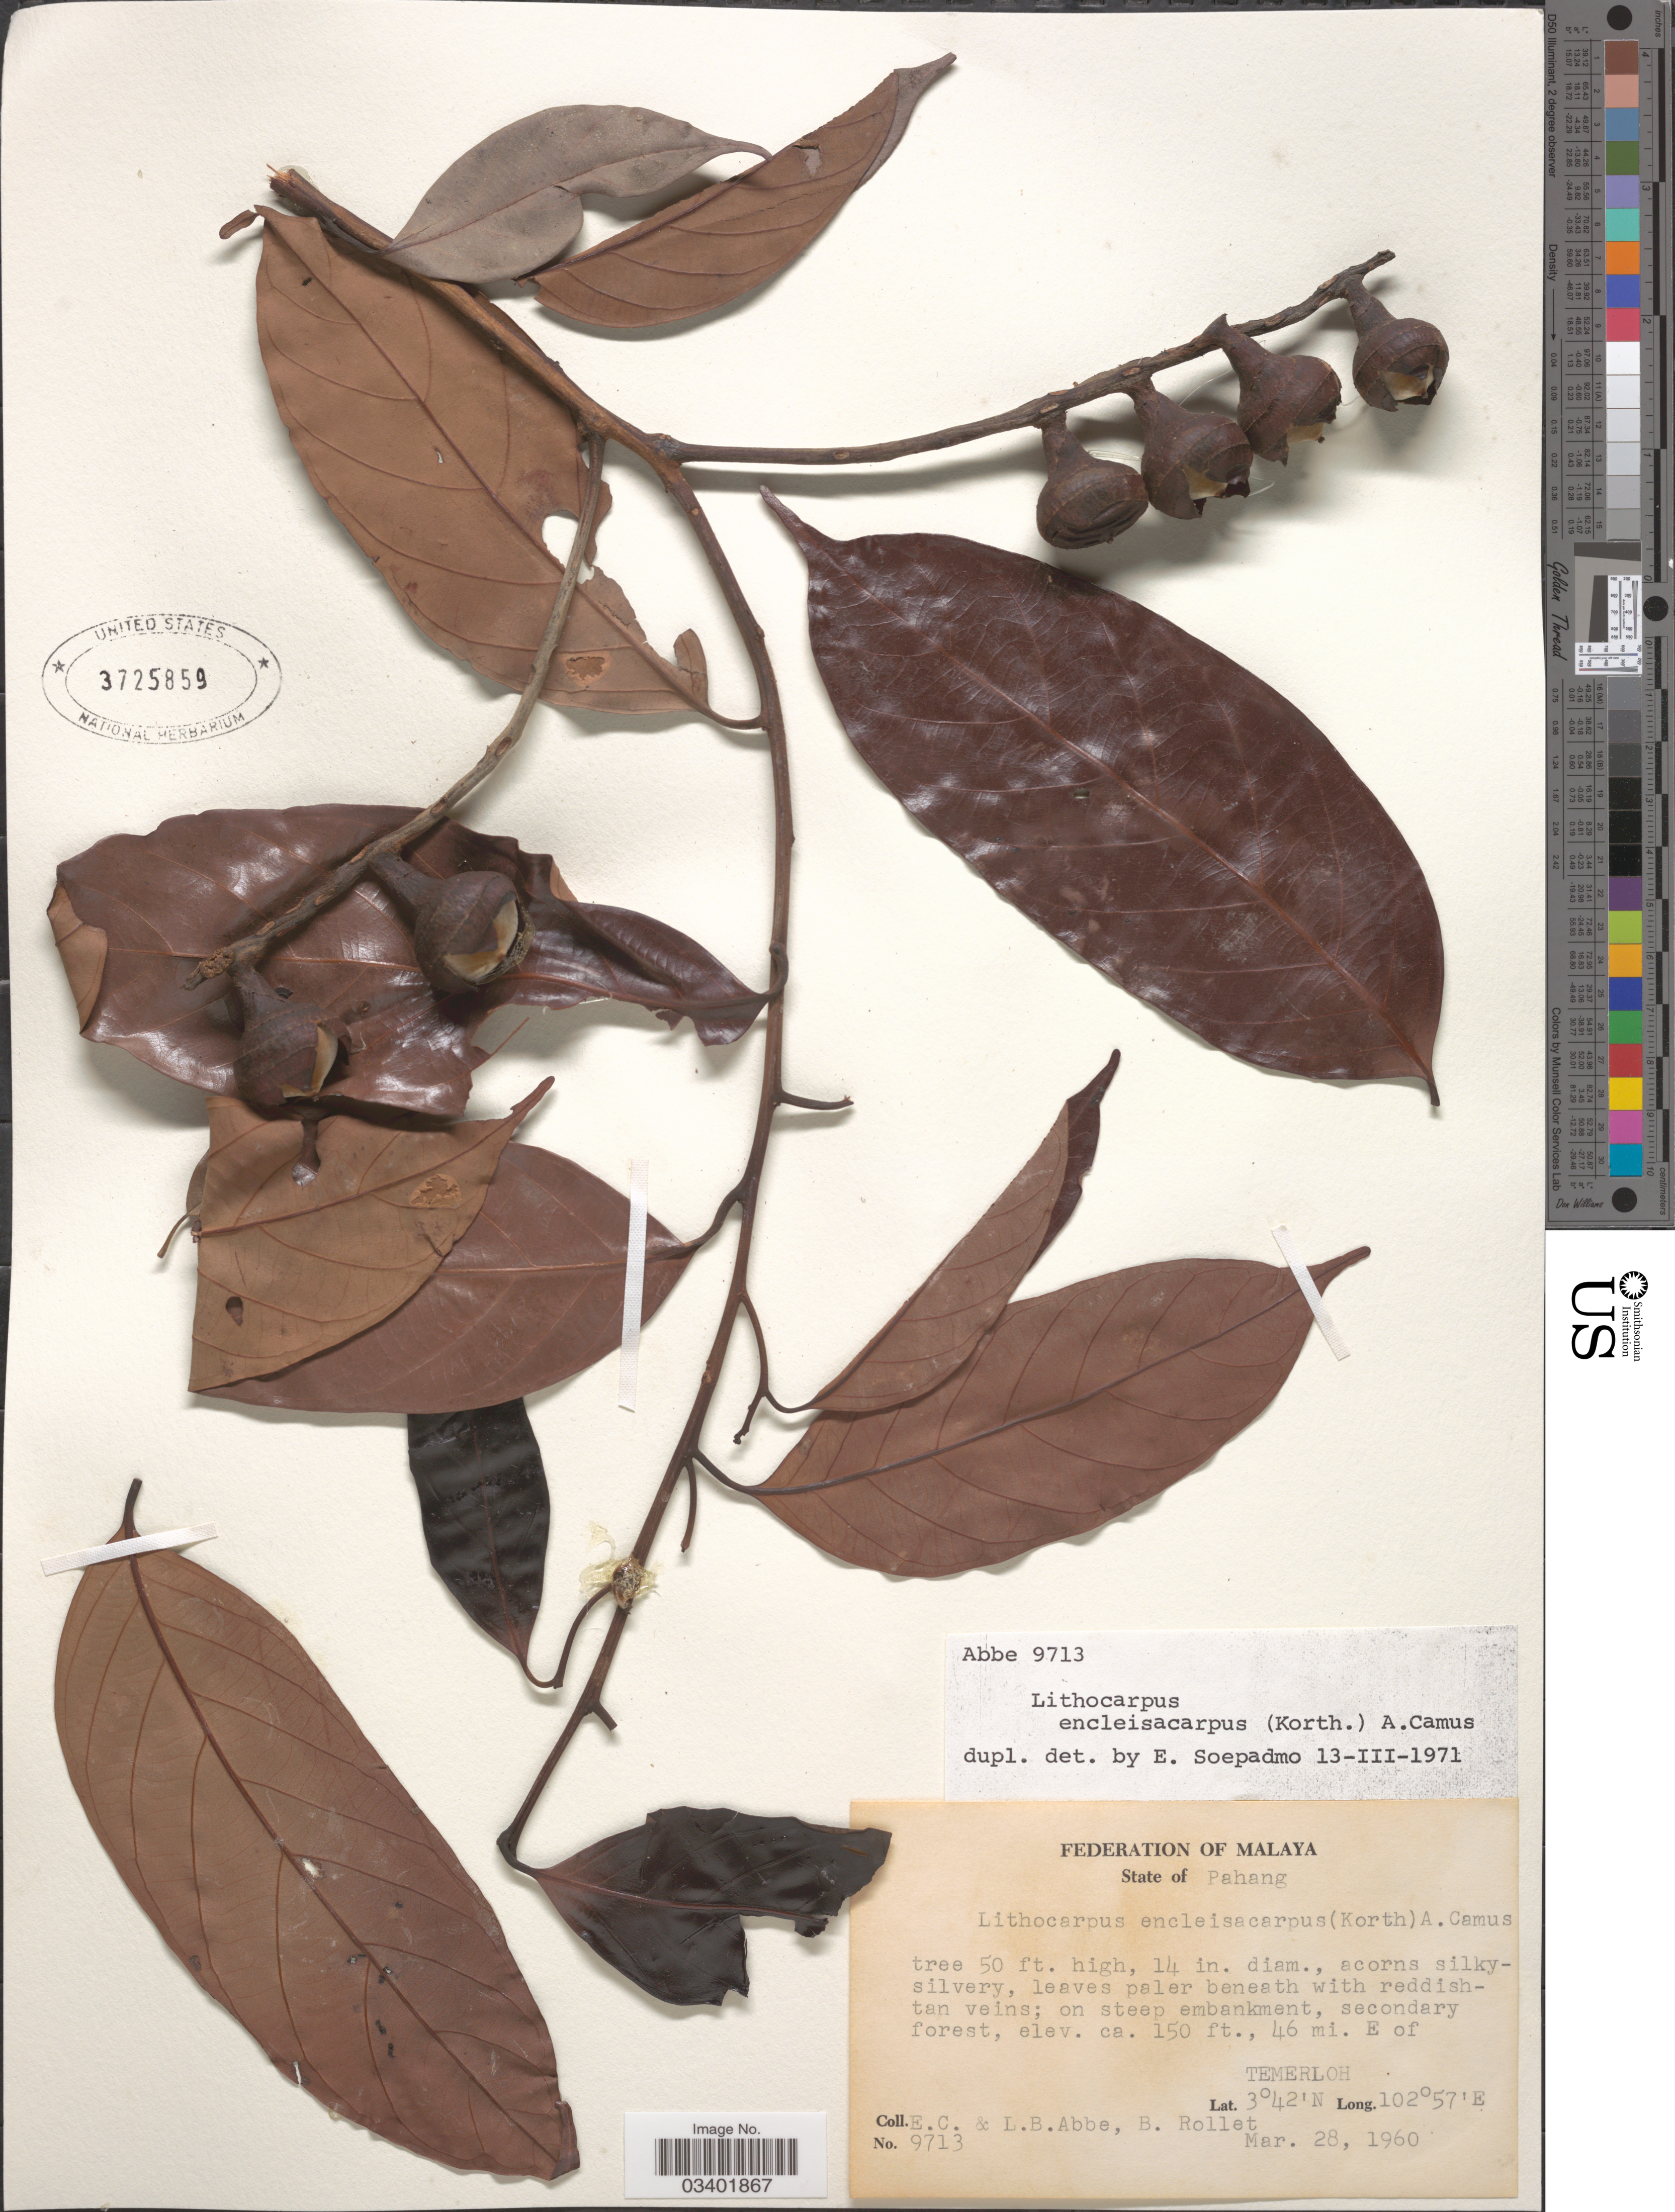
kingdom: Plantae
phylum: Tracheophyta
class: Magnoliopsida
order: Fagales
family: Fagaceae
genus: Lithocarpus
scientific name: Lithocarpus encleisocarpus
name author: (Korth.) A. Camus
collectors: E. C. Abbe, L. B. Abbe & B. Rollet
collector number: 9713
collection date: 1960-03-28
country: Malaysia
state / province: Pahang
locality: Federation of Malaya. 46 mi. E of Temerloh.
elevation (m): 46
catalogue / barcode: US 3725859